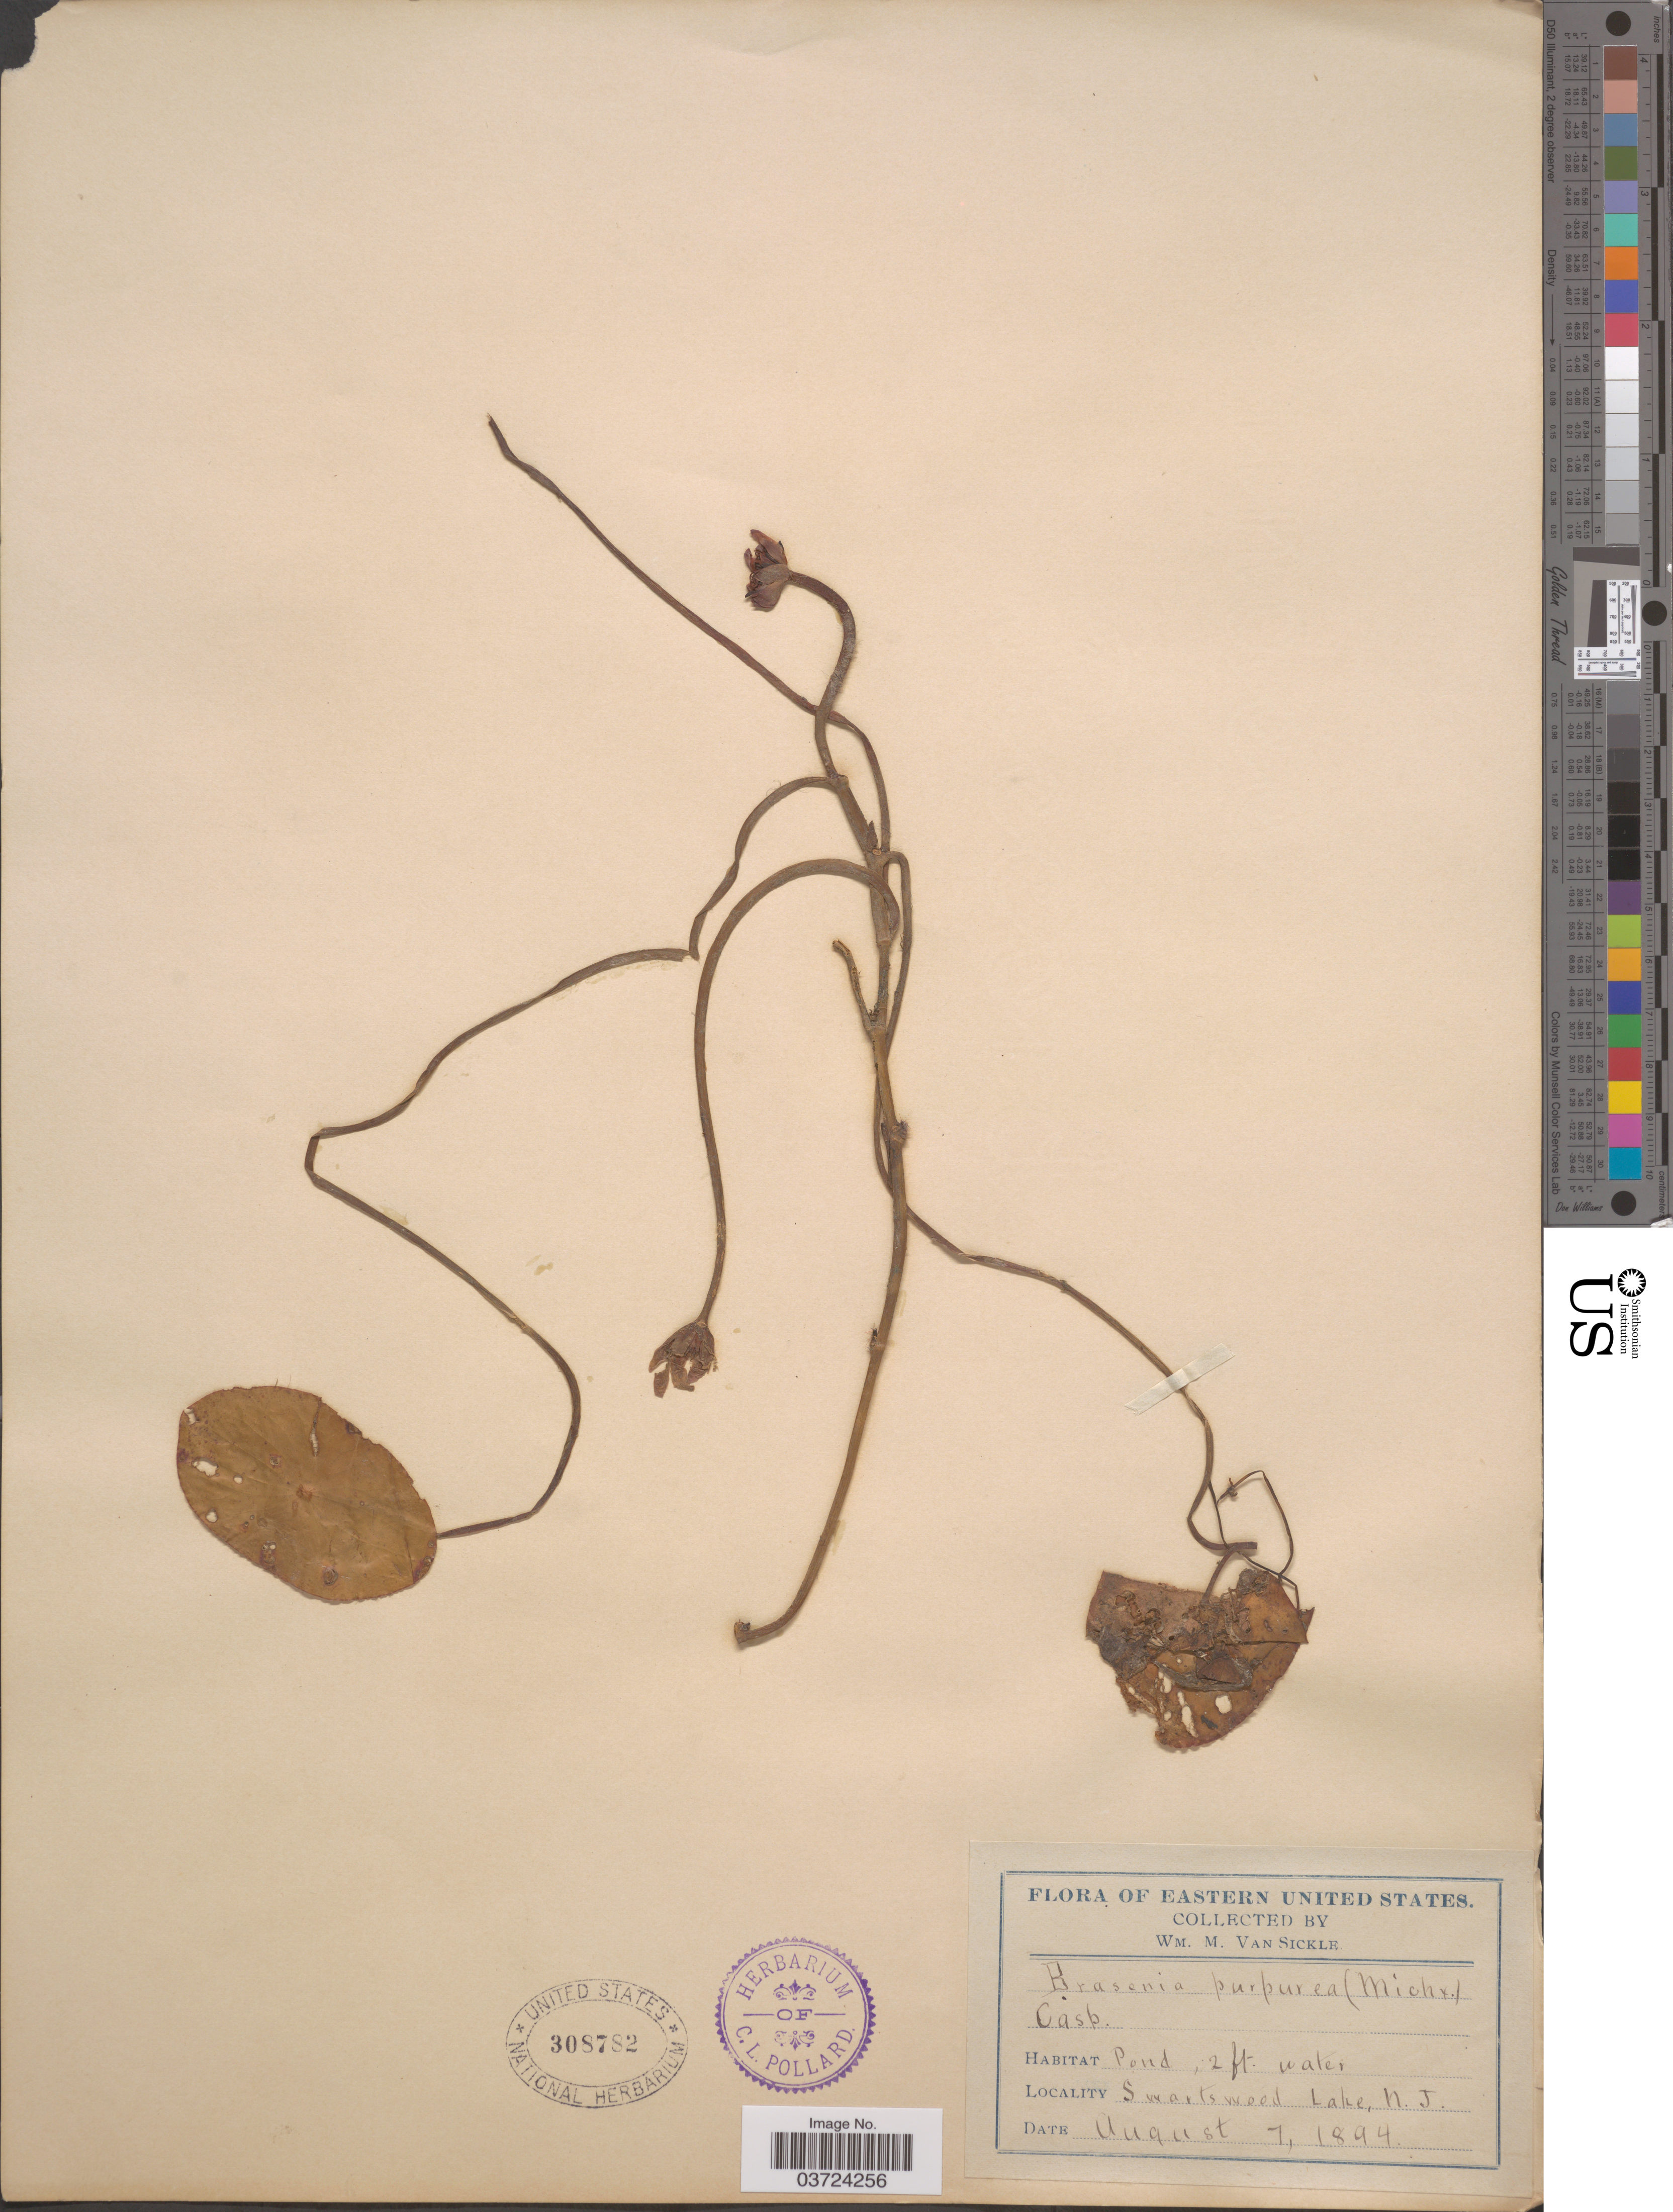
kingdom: Plantae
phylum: Tracheophyta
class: Magnoliopsida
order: Nymphaeales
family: Cabombaceae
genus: Brasenia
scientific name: Brasenia schreberi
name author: J.F. Gmel.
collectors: W. M. Van Sickle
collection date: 1894-08-07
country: United States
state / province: New Jersey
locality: Eastern United States. Pond. Smartswood Lake.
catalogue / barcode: US 308782